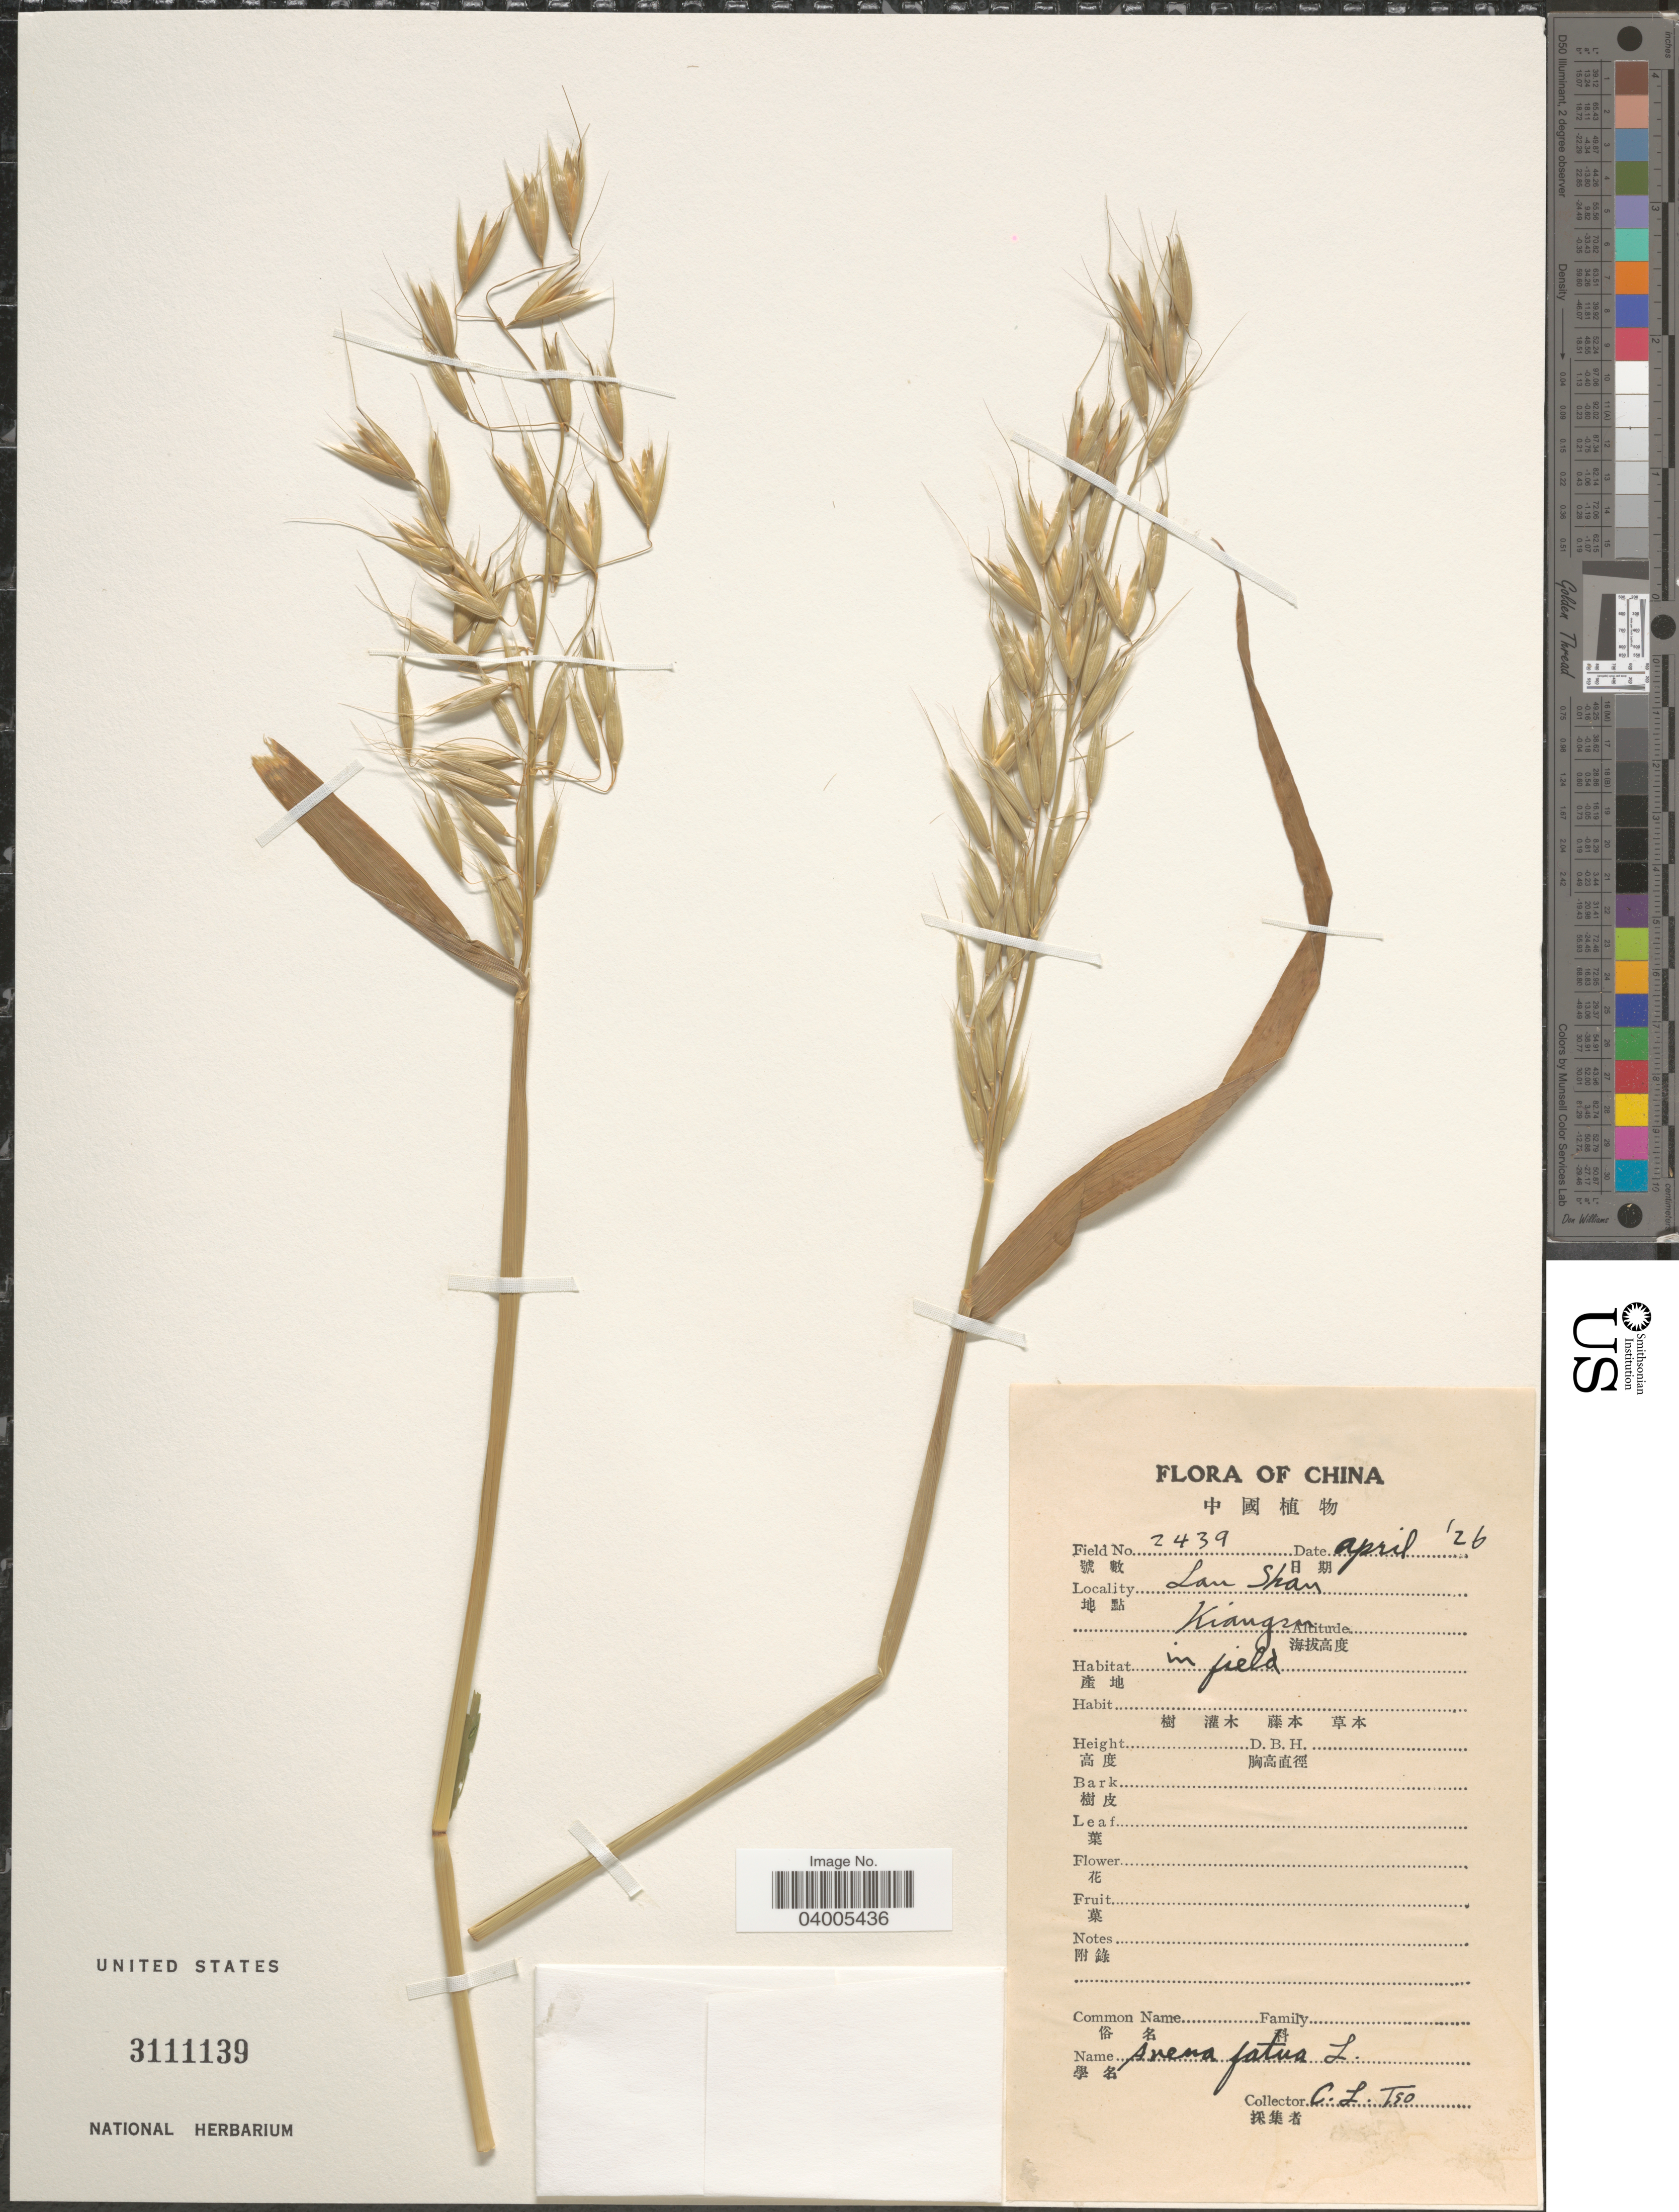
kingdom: Plantae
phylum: Tracheophyta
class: Liliopsida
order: Poales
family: Poaceae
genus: Avena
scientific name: Avena fatua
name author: L.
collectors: C. Tso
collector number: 2439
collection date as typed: Transcribed d/m/y: /4/26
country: China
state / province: Jiangsu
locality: Lan Shan. Kiangsu.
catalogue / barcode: US 3111139